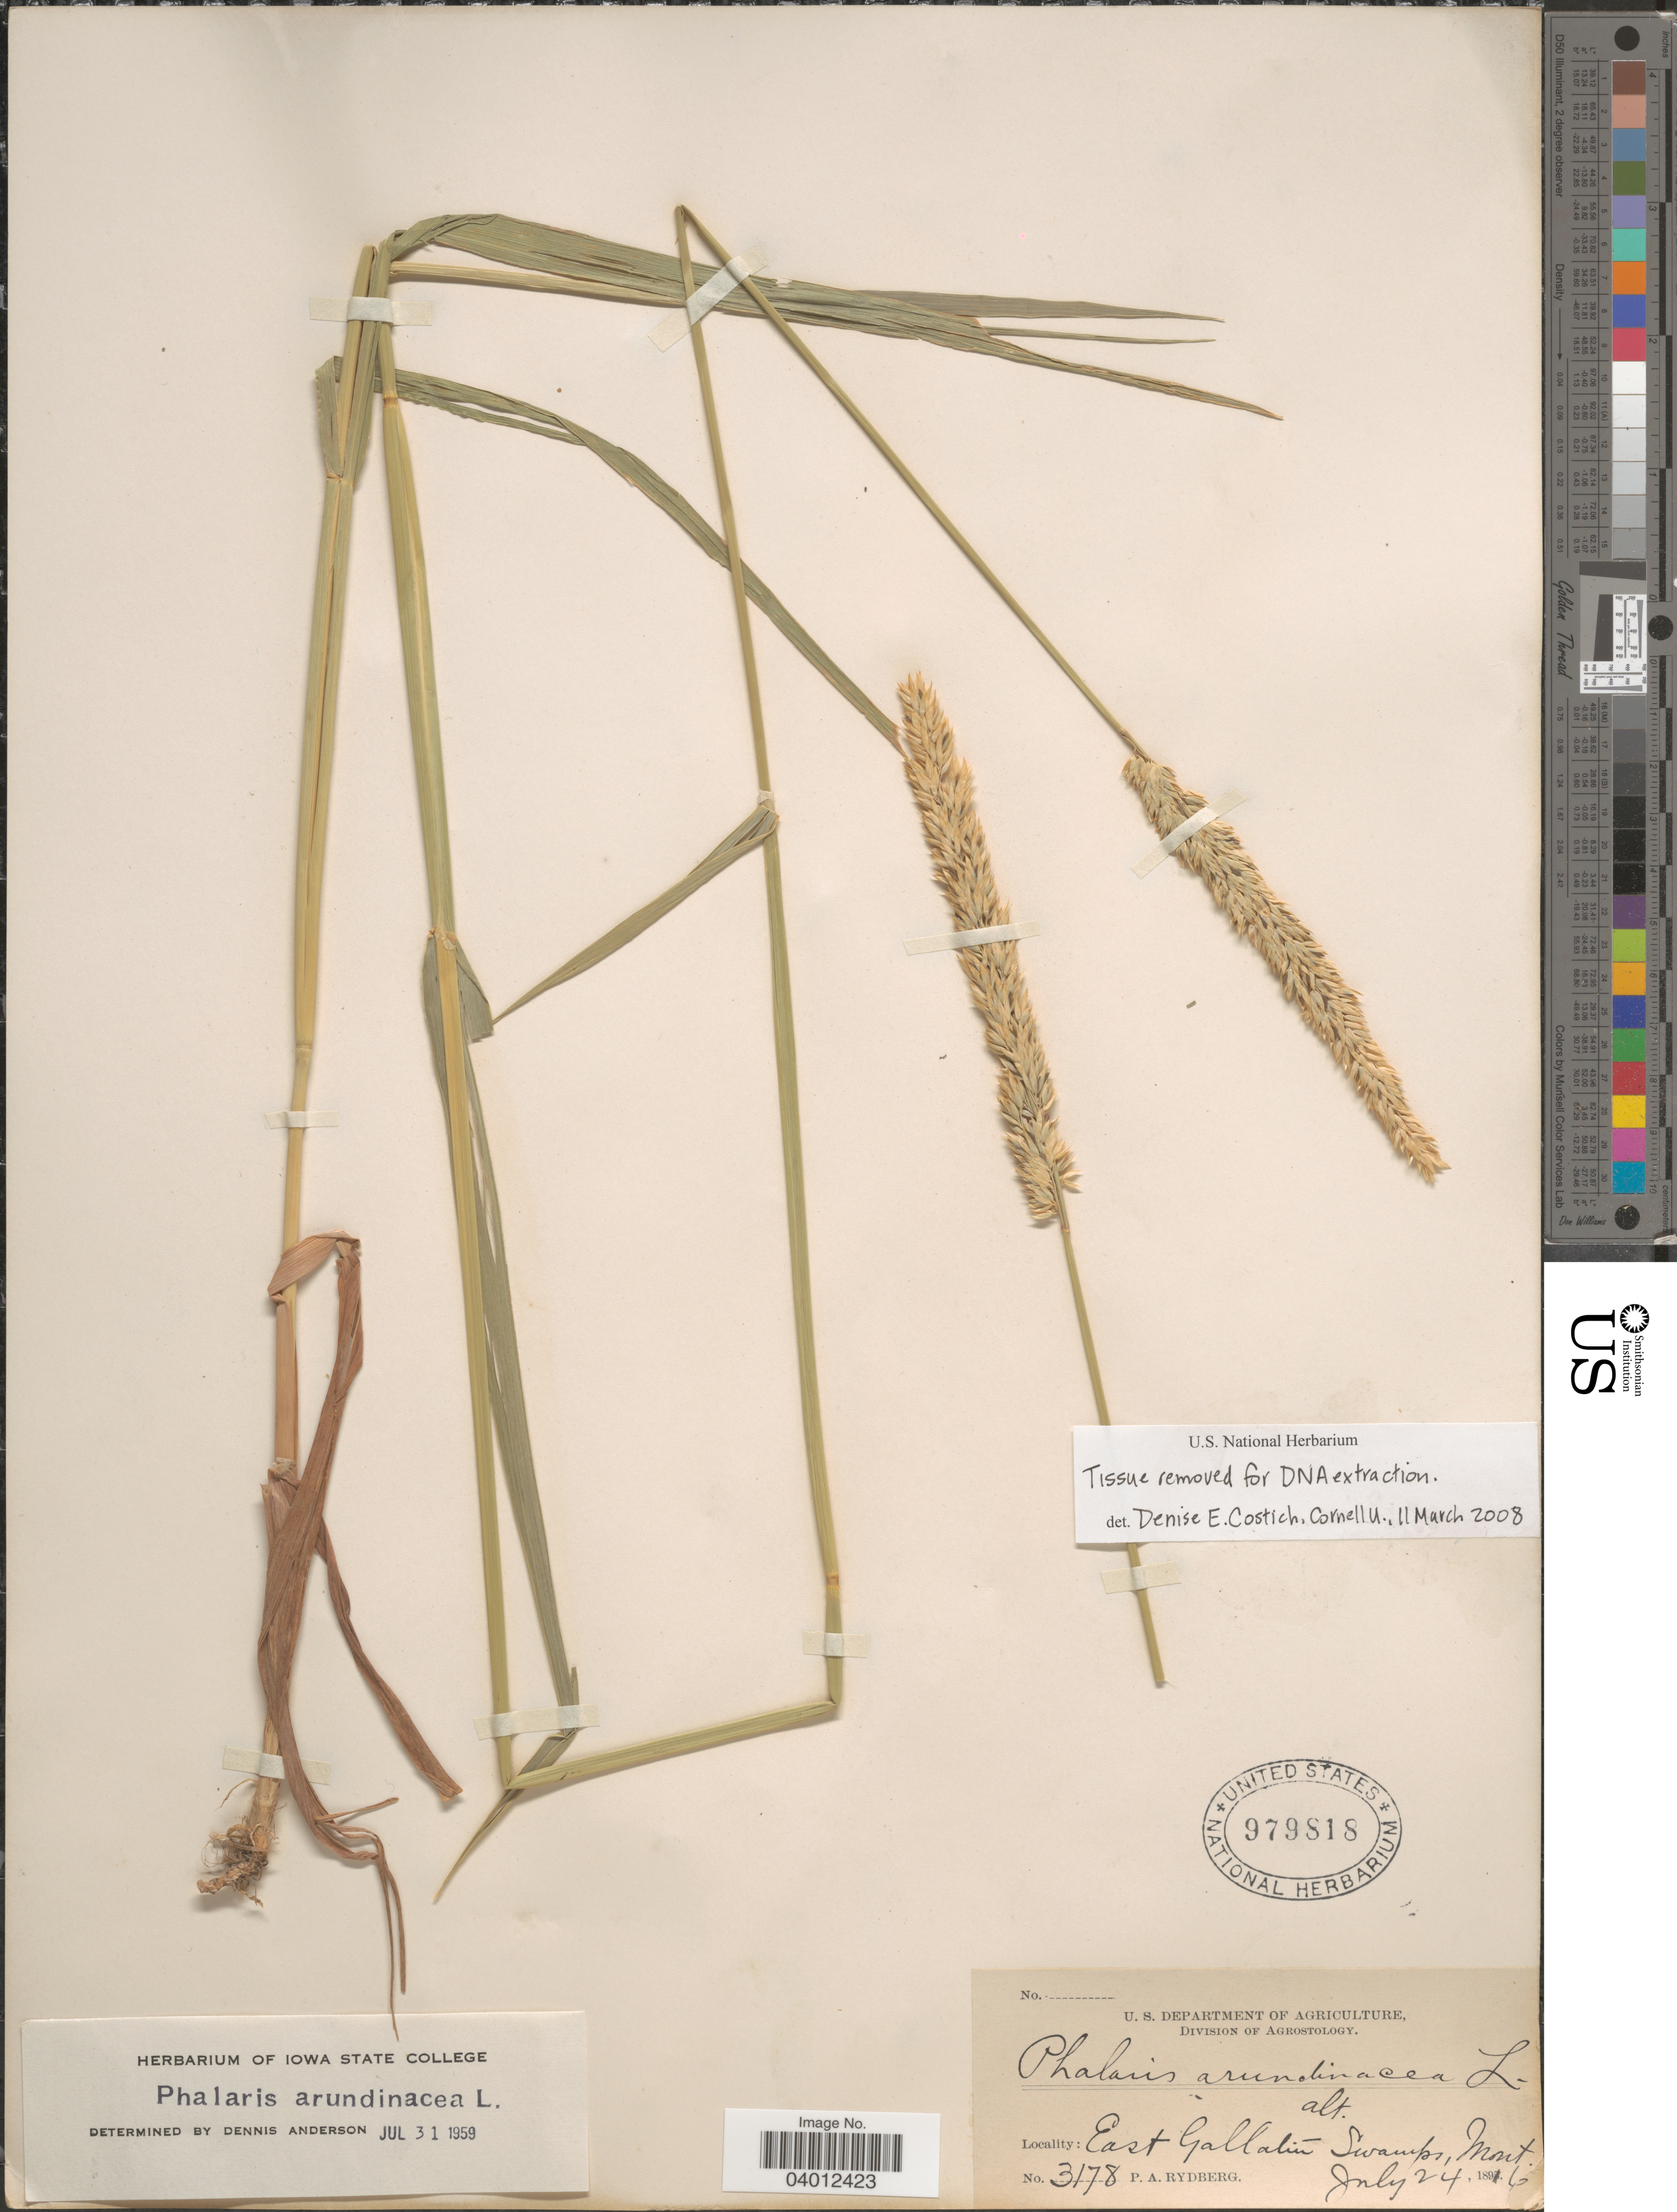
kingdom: Plantae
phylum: Tracheophyta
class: Liliopsida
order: Poales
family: Poaceae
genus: Phalaris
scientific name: Phalaris arundinacea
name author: L.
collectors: P. A. Rydberg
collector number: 3178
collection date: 1896-07-24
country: United States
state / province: Montana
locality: East Gallatin Swamp.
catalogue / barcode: US 979818